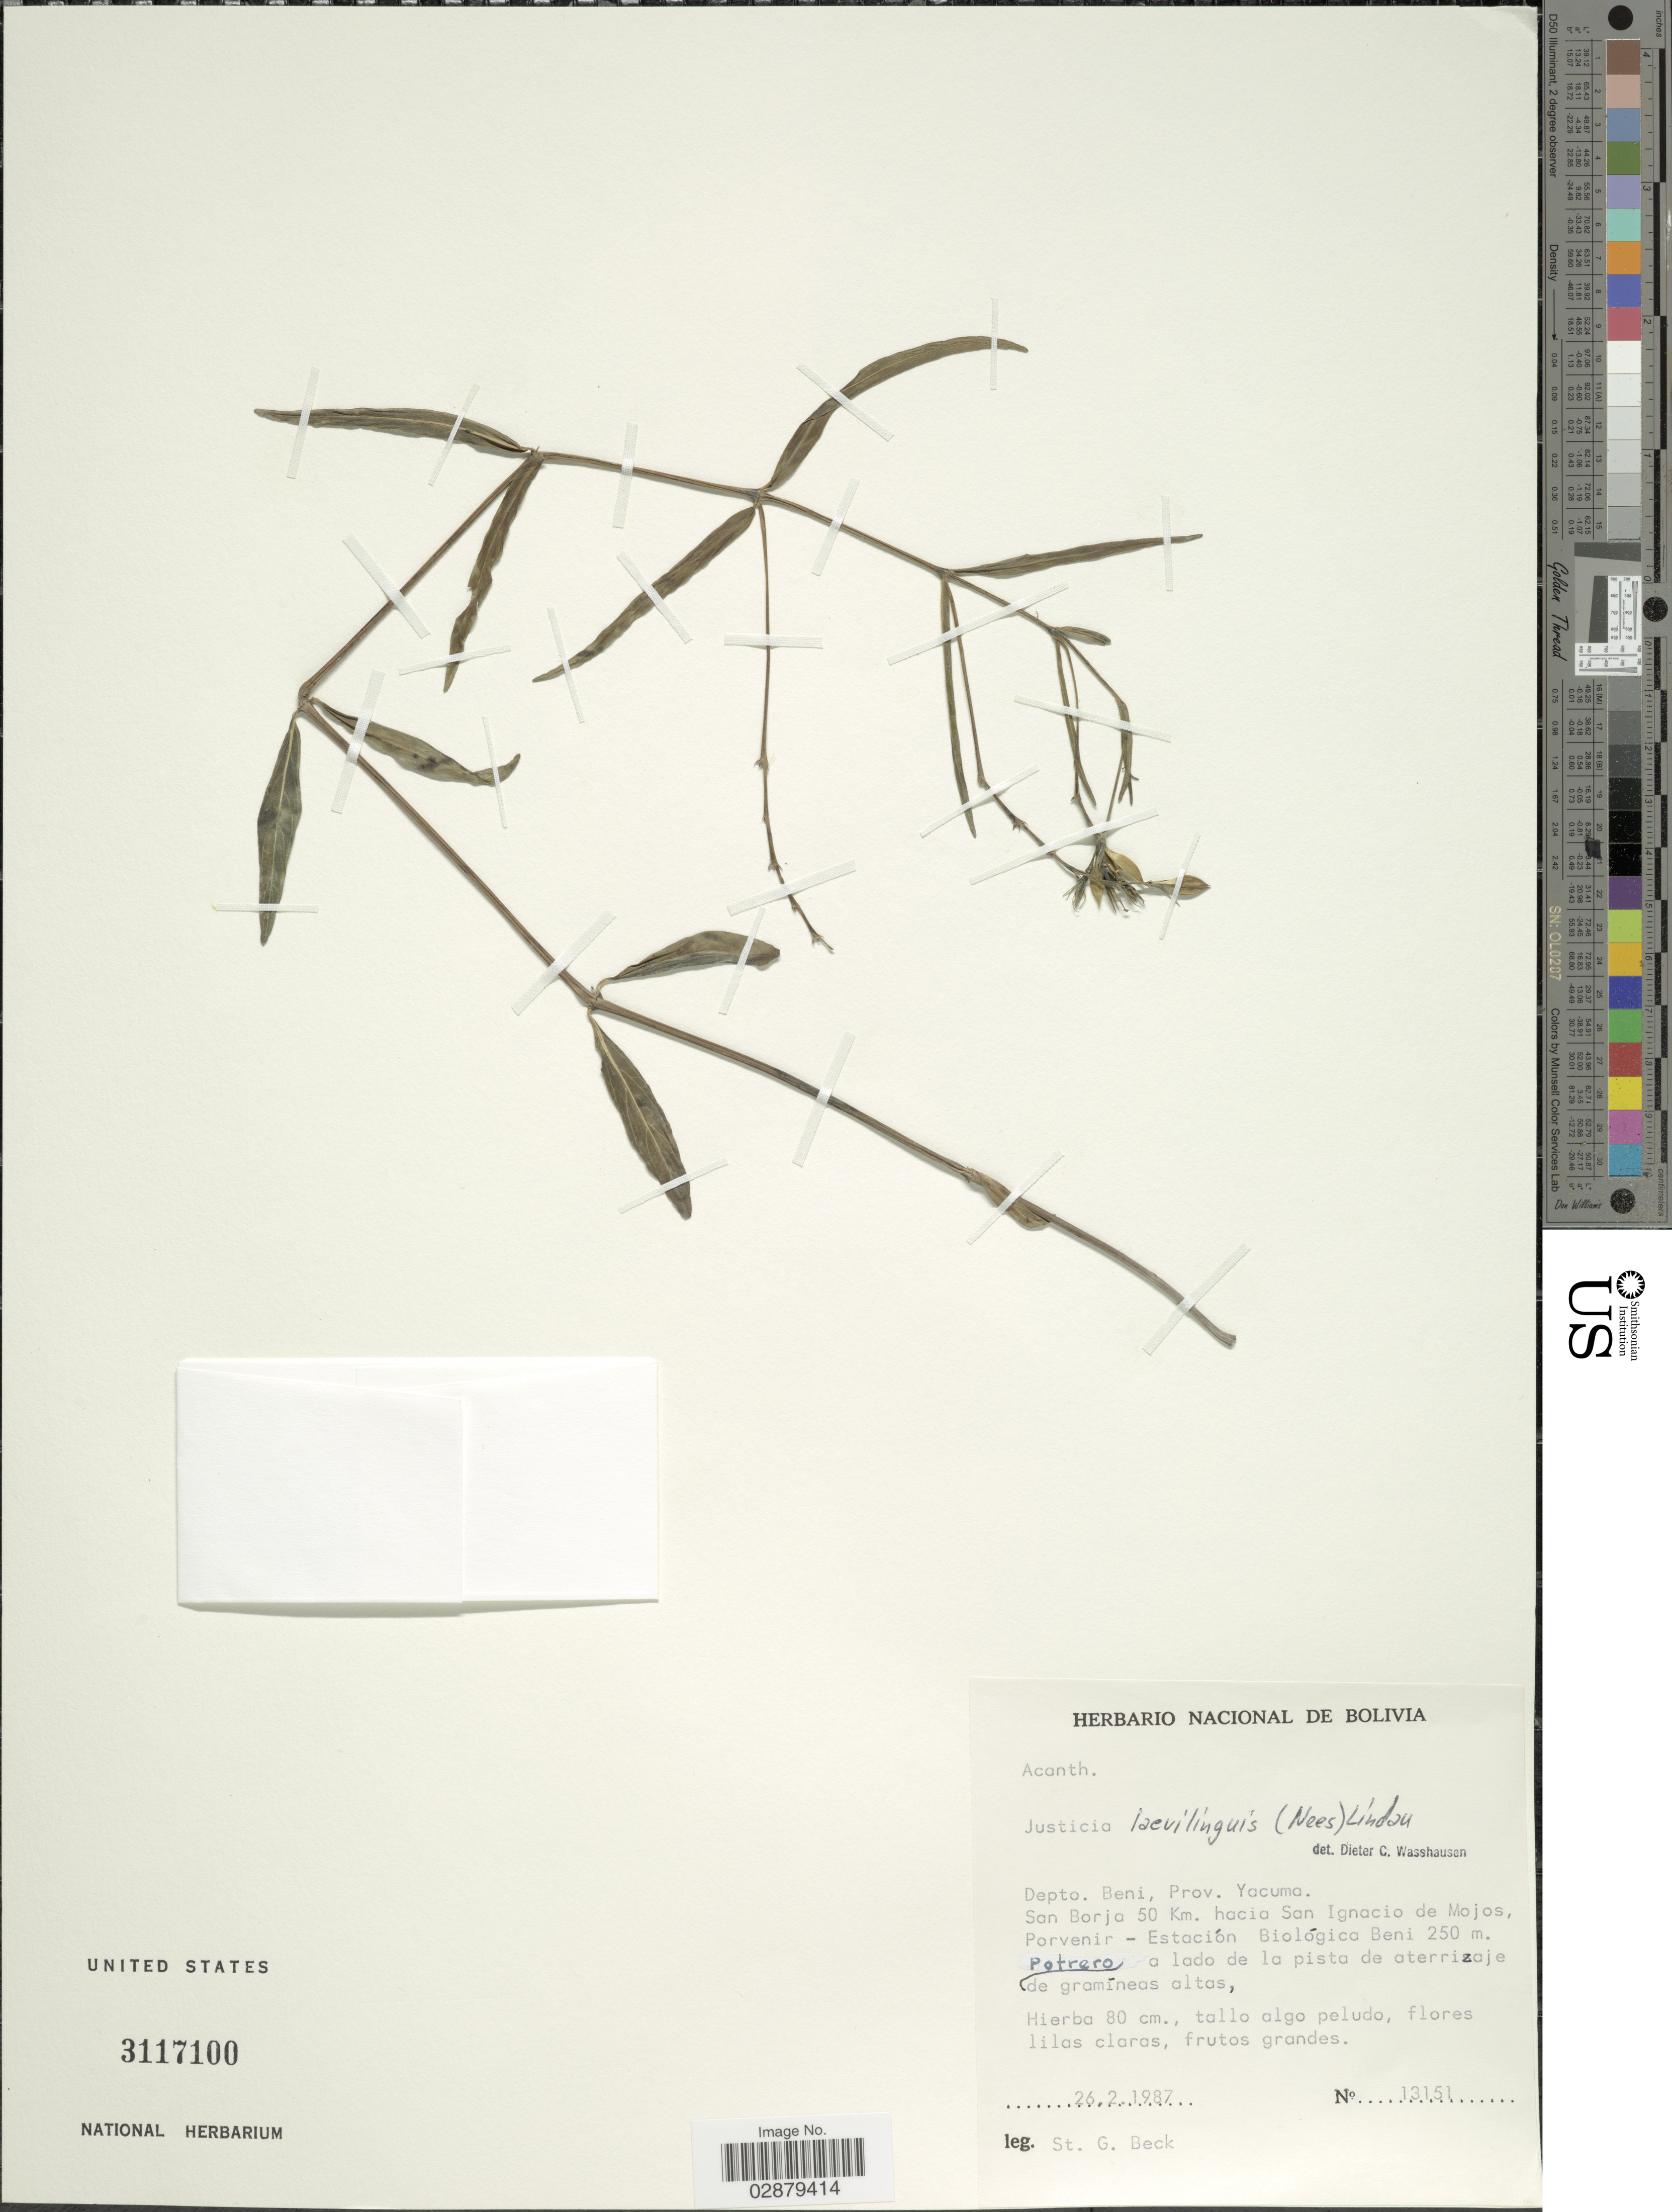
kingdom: Plantae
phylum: Tracheophyta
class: Magnoliopsida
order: Lamiales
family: Acanthaceae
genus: Justicia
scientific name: Justicia laevilinguis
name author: (Nees) Lindau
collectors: S. G. Beck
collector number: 13151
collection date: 1987-02-26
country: Bolivia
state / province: Beni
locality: Depto. Beni, Prov. Yacuma. San Borja 50 Km. hacia San Ignacio de Mojos. Porvenir- Estación Biológica Beni.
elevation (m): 250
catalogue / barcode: US 3117100